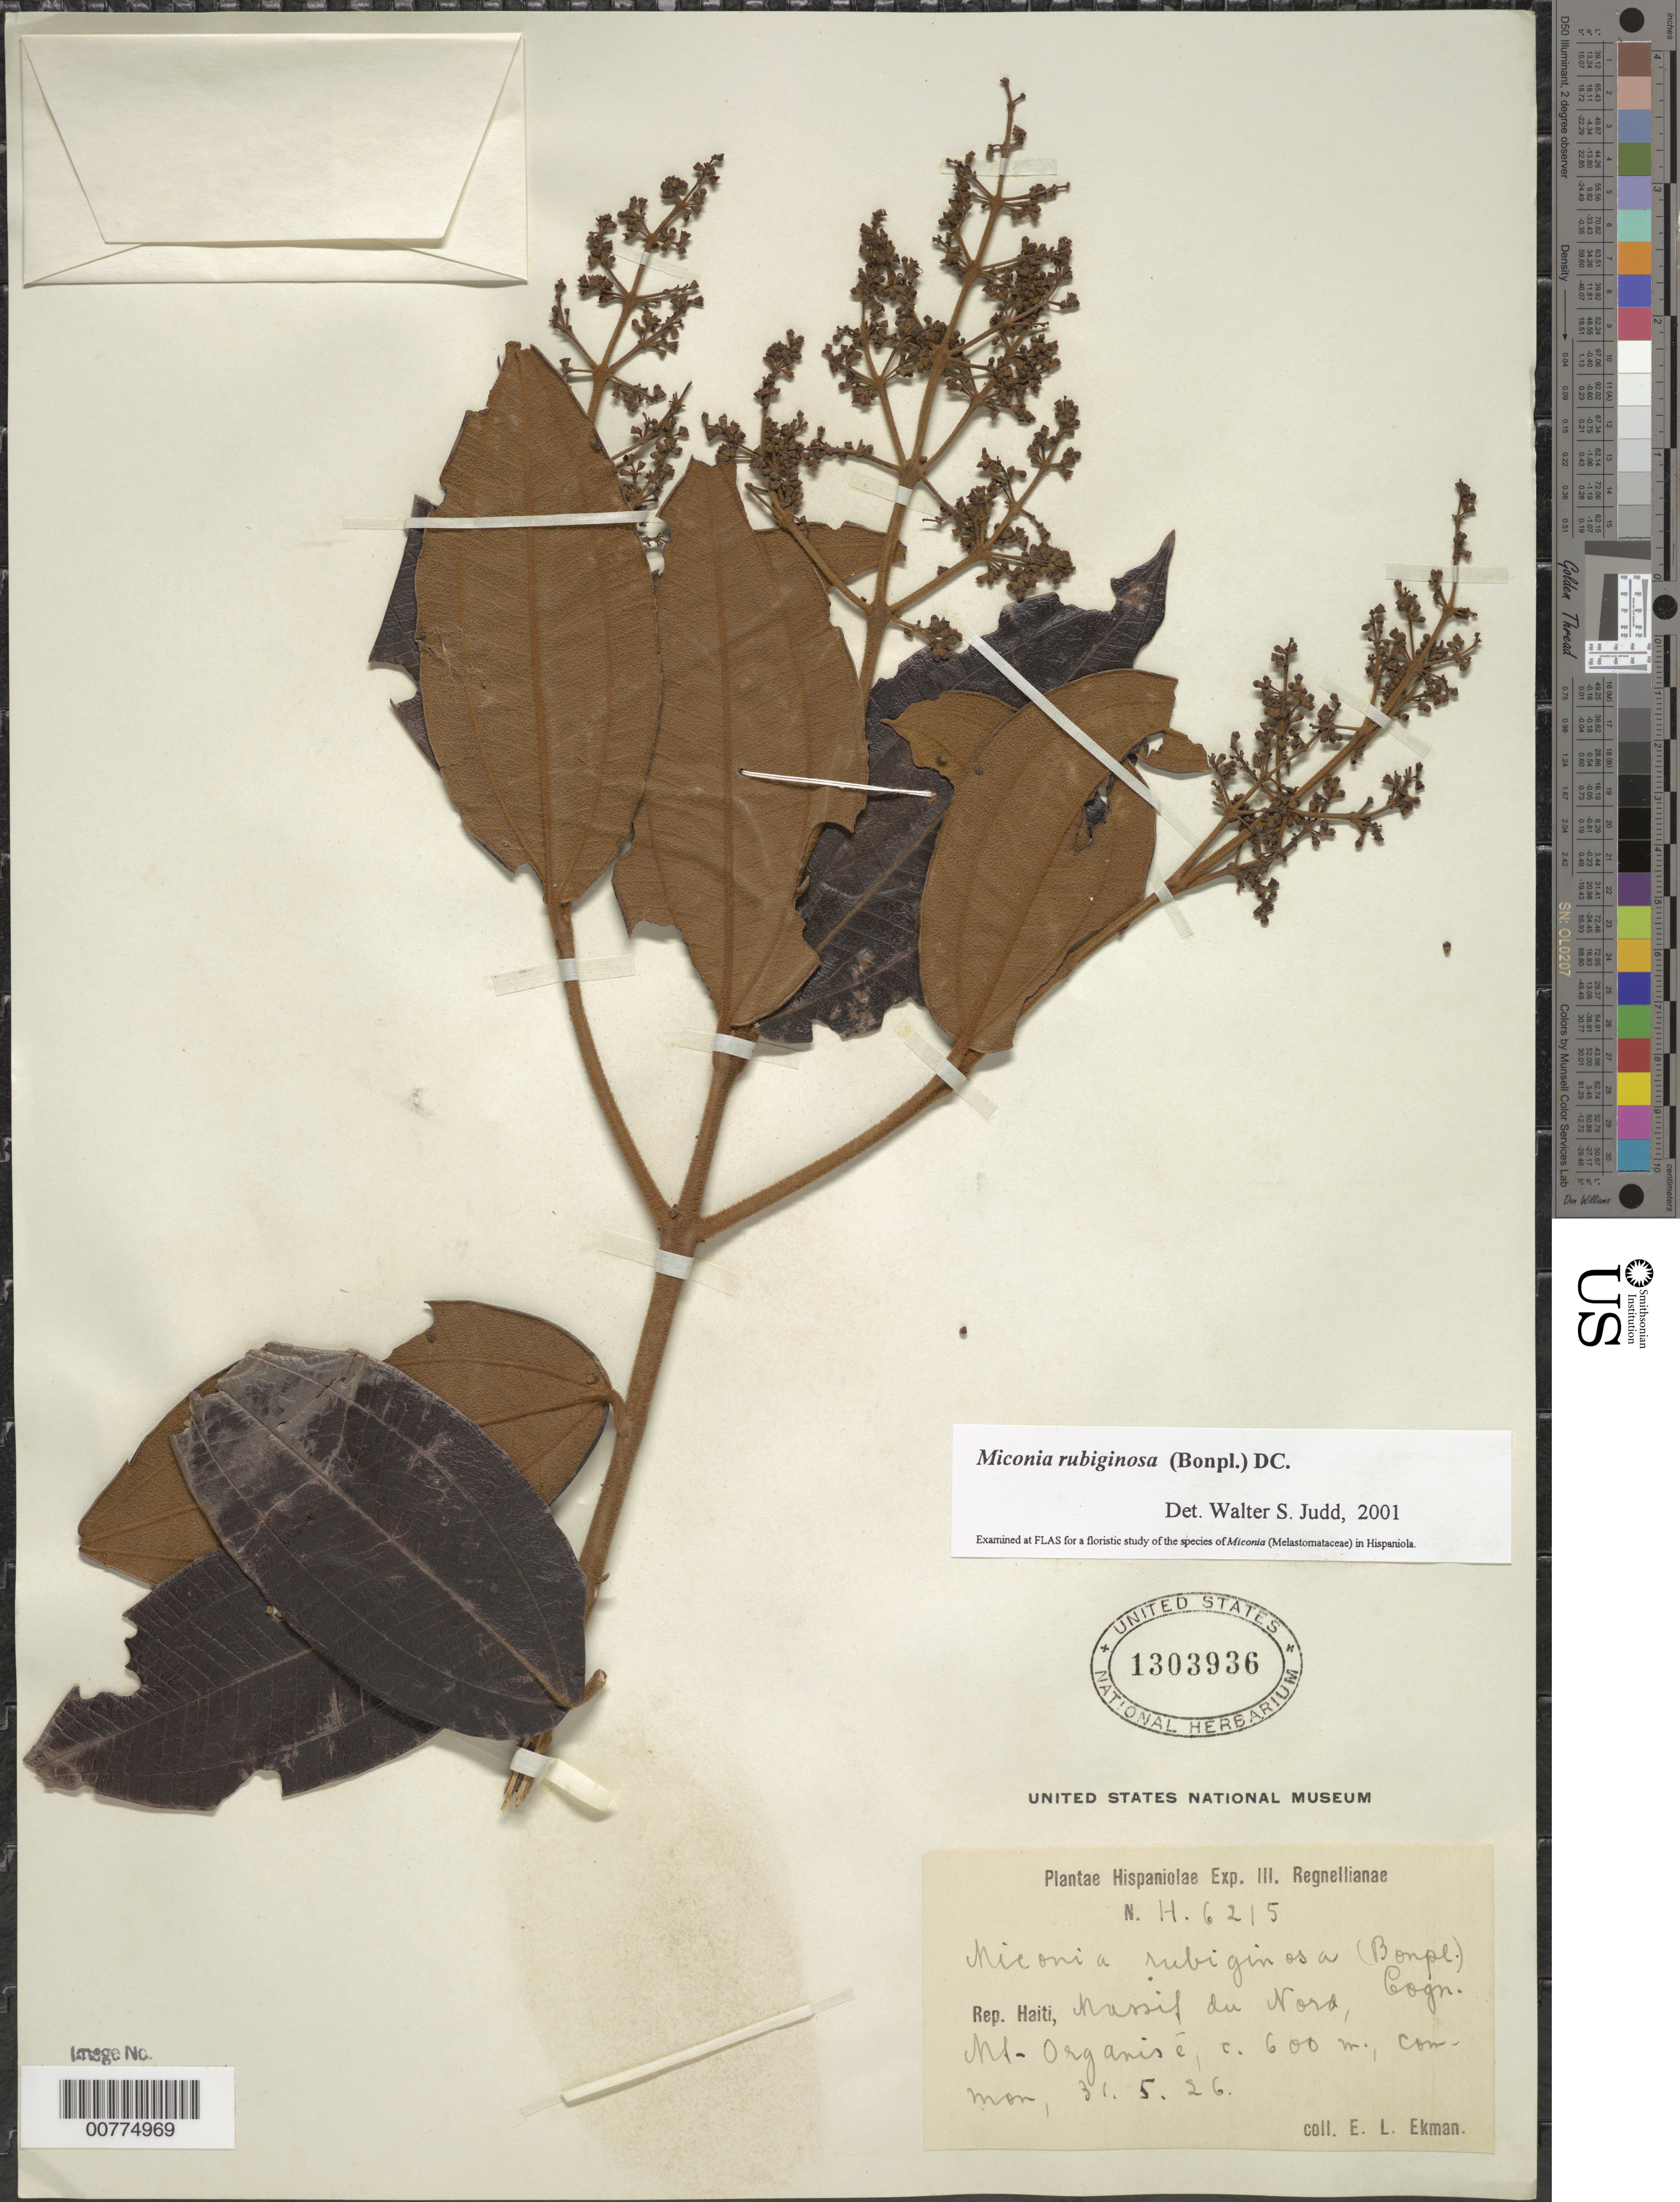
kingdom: Plantae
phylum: Tracheophyta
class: Magnoliopsida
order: Myrtales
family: Melastomataceae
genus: Miconia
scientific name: Miconia rubiginosa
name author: (Bonpl.) DC.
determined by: Judd, Walter S.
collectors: E. L. Ekman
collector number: H 6215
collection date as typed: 31 May 1926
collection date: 1926-05-31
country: Haiti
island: Hispaniola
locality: Massif du Nord, Mt. Organisé,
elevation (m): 600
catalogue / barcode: US 1303936